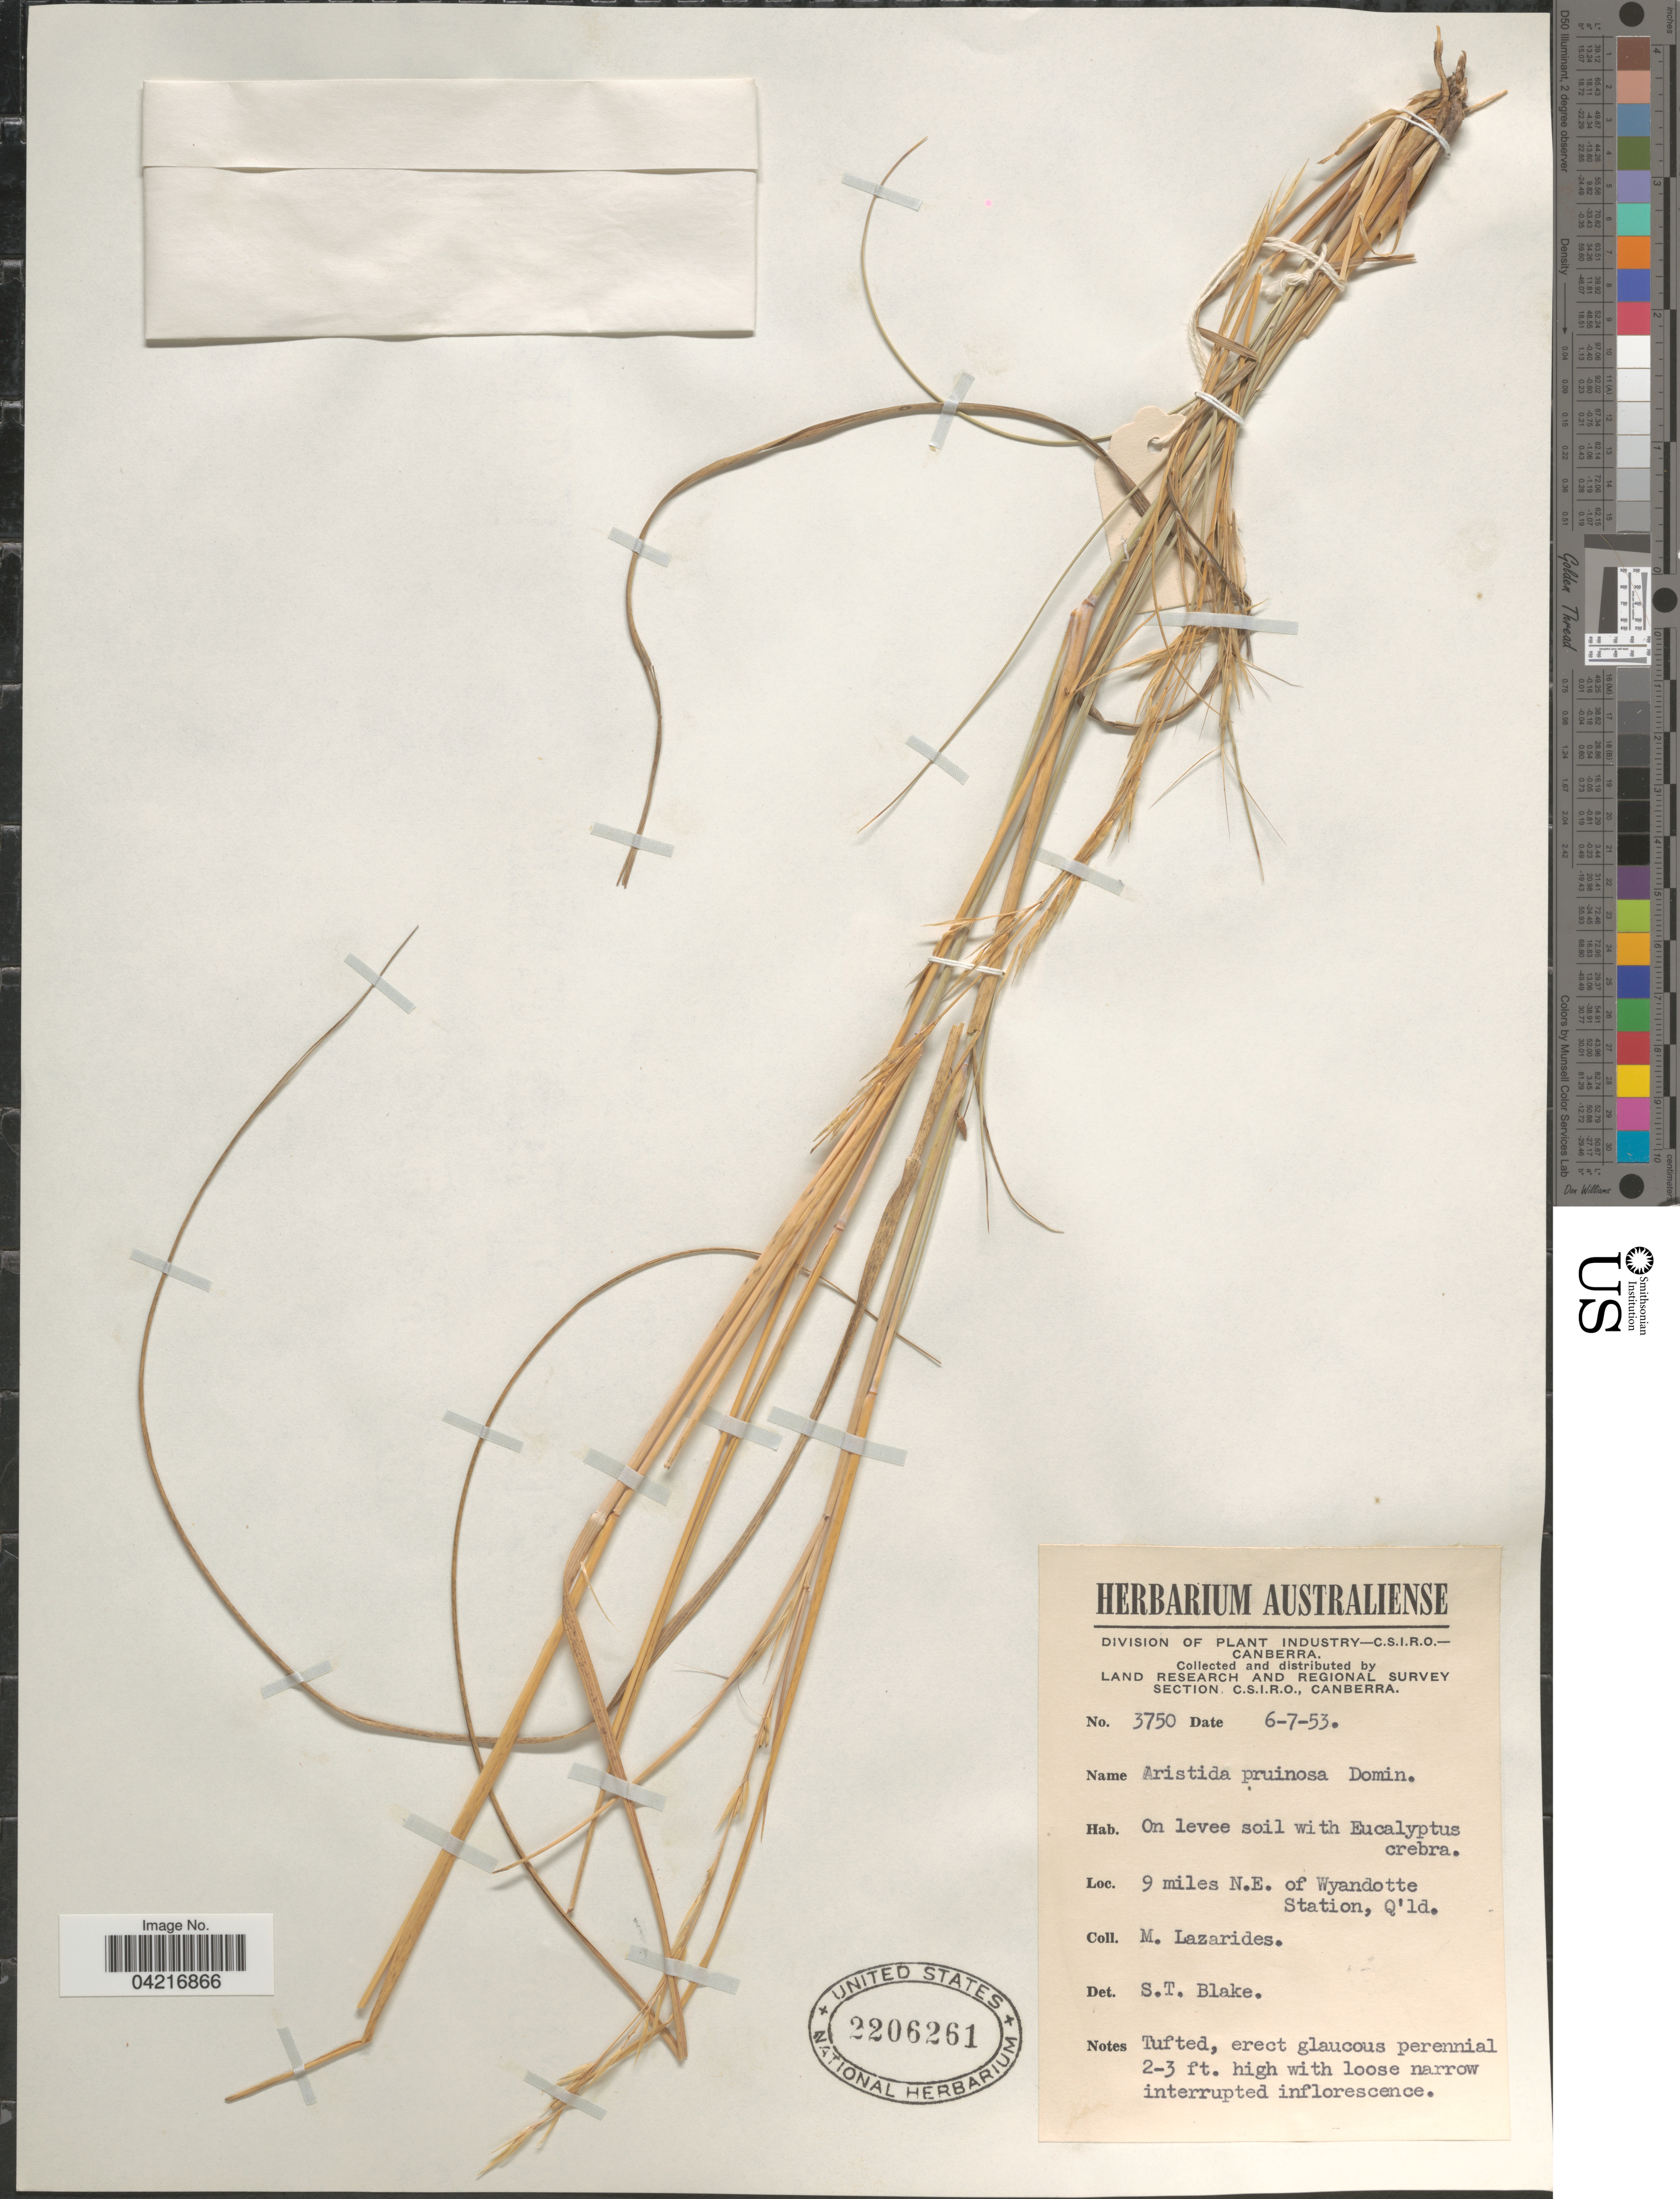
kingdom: Plantae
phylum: Tracheophyta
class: Liliopsida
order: Poales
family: Poaceae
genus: Aristida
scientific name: Aristida pruinosa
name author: Domin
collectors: M. Lazarides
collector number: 3750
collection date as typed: Transcribed d/m/y: 6/7/53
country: Australia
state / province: Queensland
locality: Land Research and Regional Survey Section, C.S.I.R.O. 9 miles N.E. of Wyandotte Station.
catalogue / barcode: US 2206261